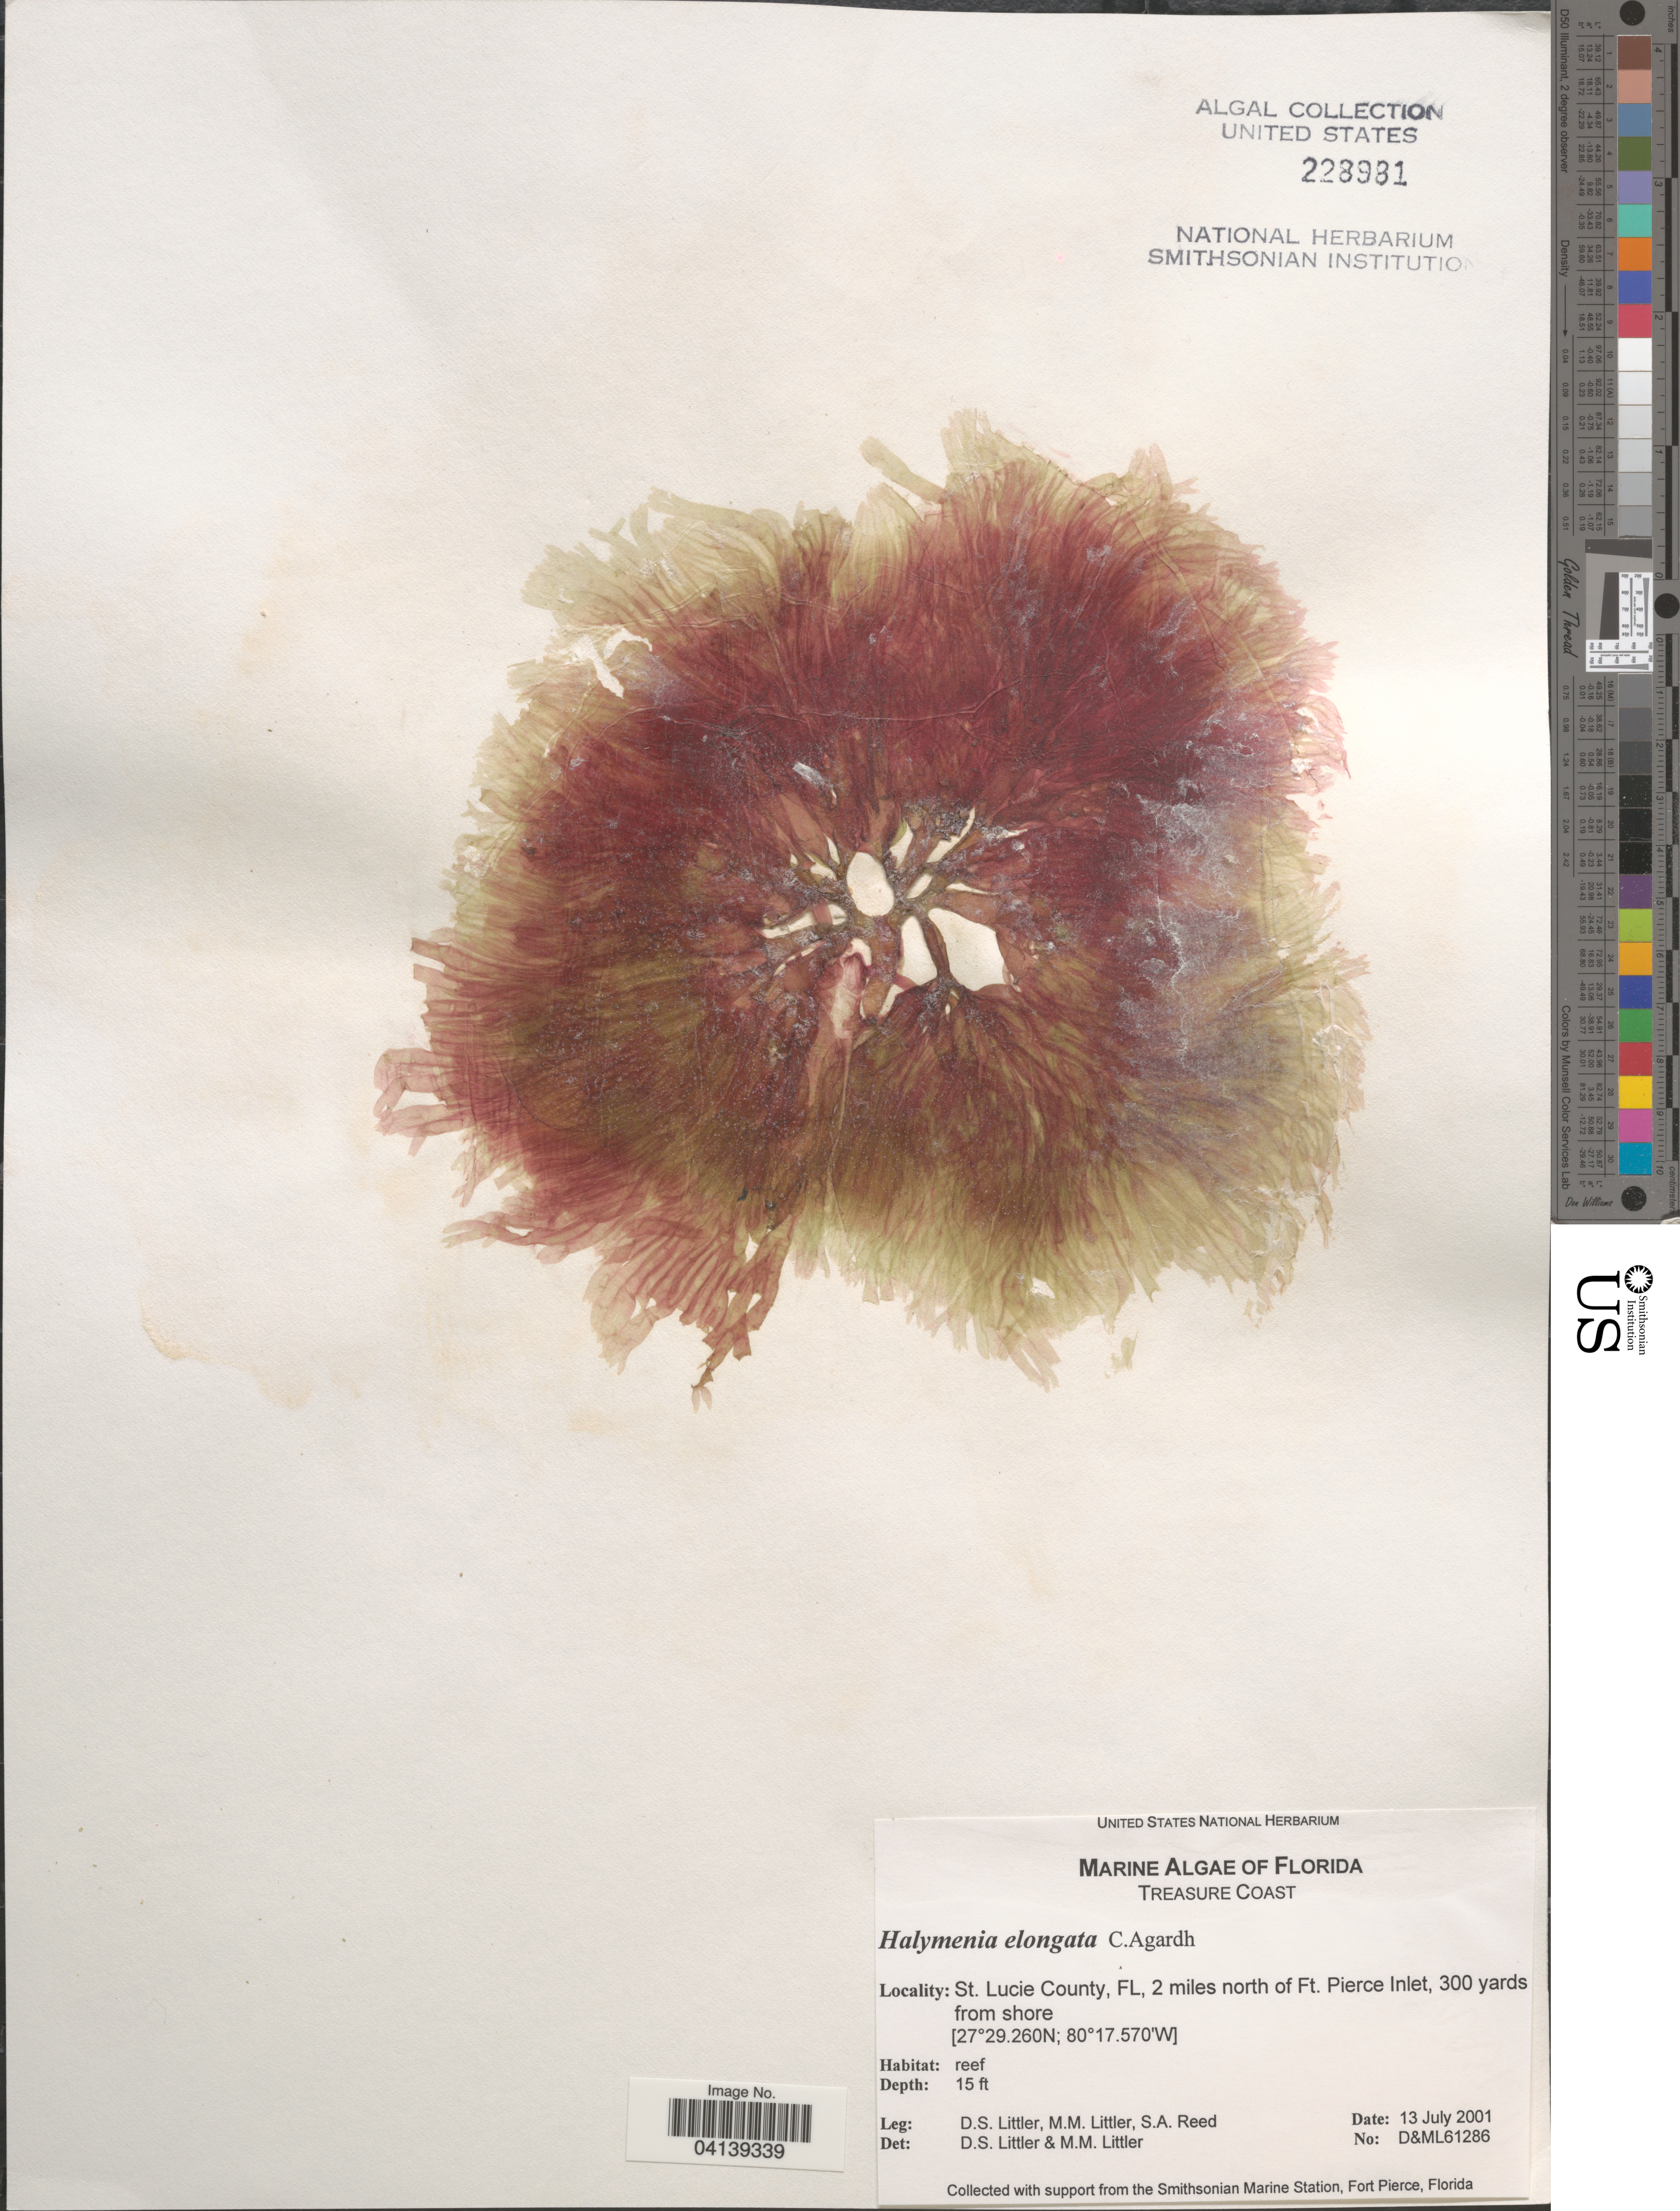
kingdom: Plantae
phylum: Rhodophyta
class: Florideophyceae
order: Halymeniales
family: Halymeniaceae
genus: Halymenia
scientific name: Halymenia elongata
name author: C. Agardh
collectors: D. S. Littler & S. Reed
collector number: D&ML61286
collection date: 2001-07-13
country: United States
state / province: Florida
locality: Treasure Coast. St. Lucie County, 2 miles north of Ft. Pierce Inlet, 300 yards from shore.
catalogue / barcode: US 228981